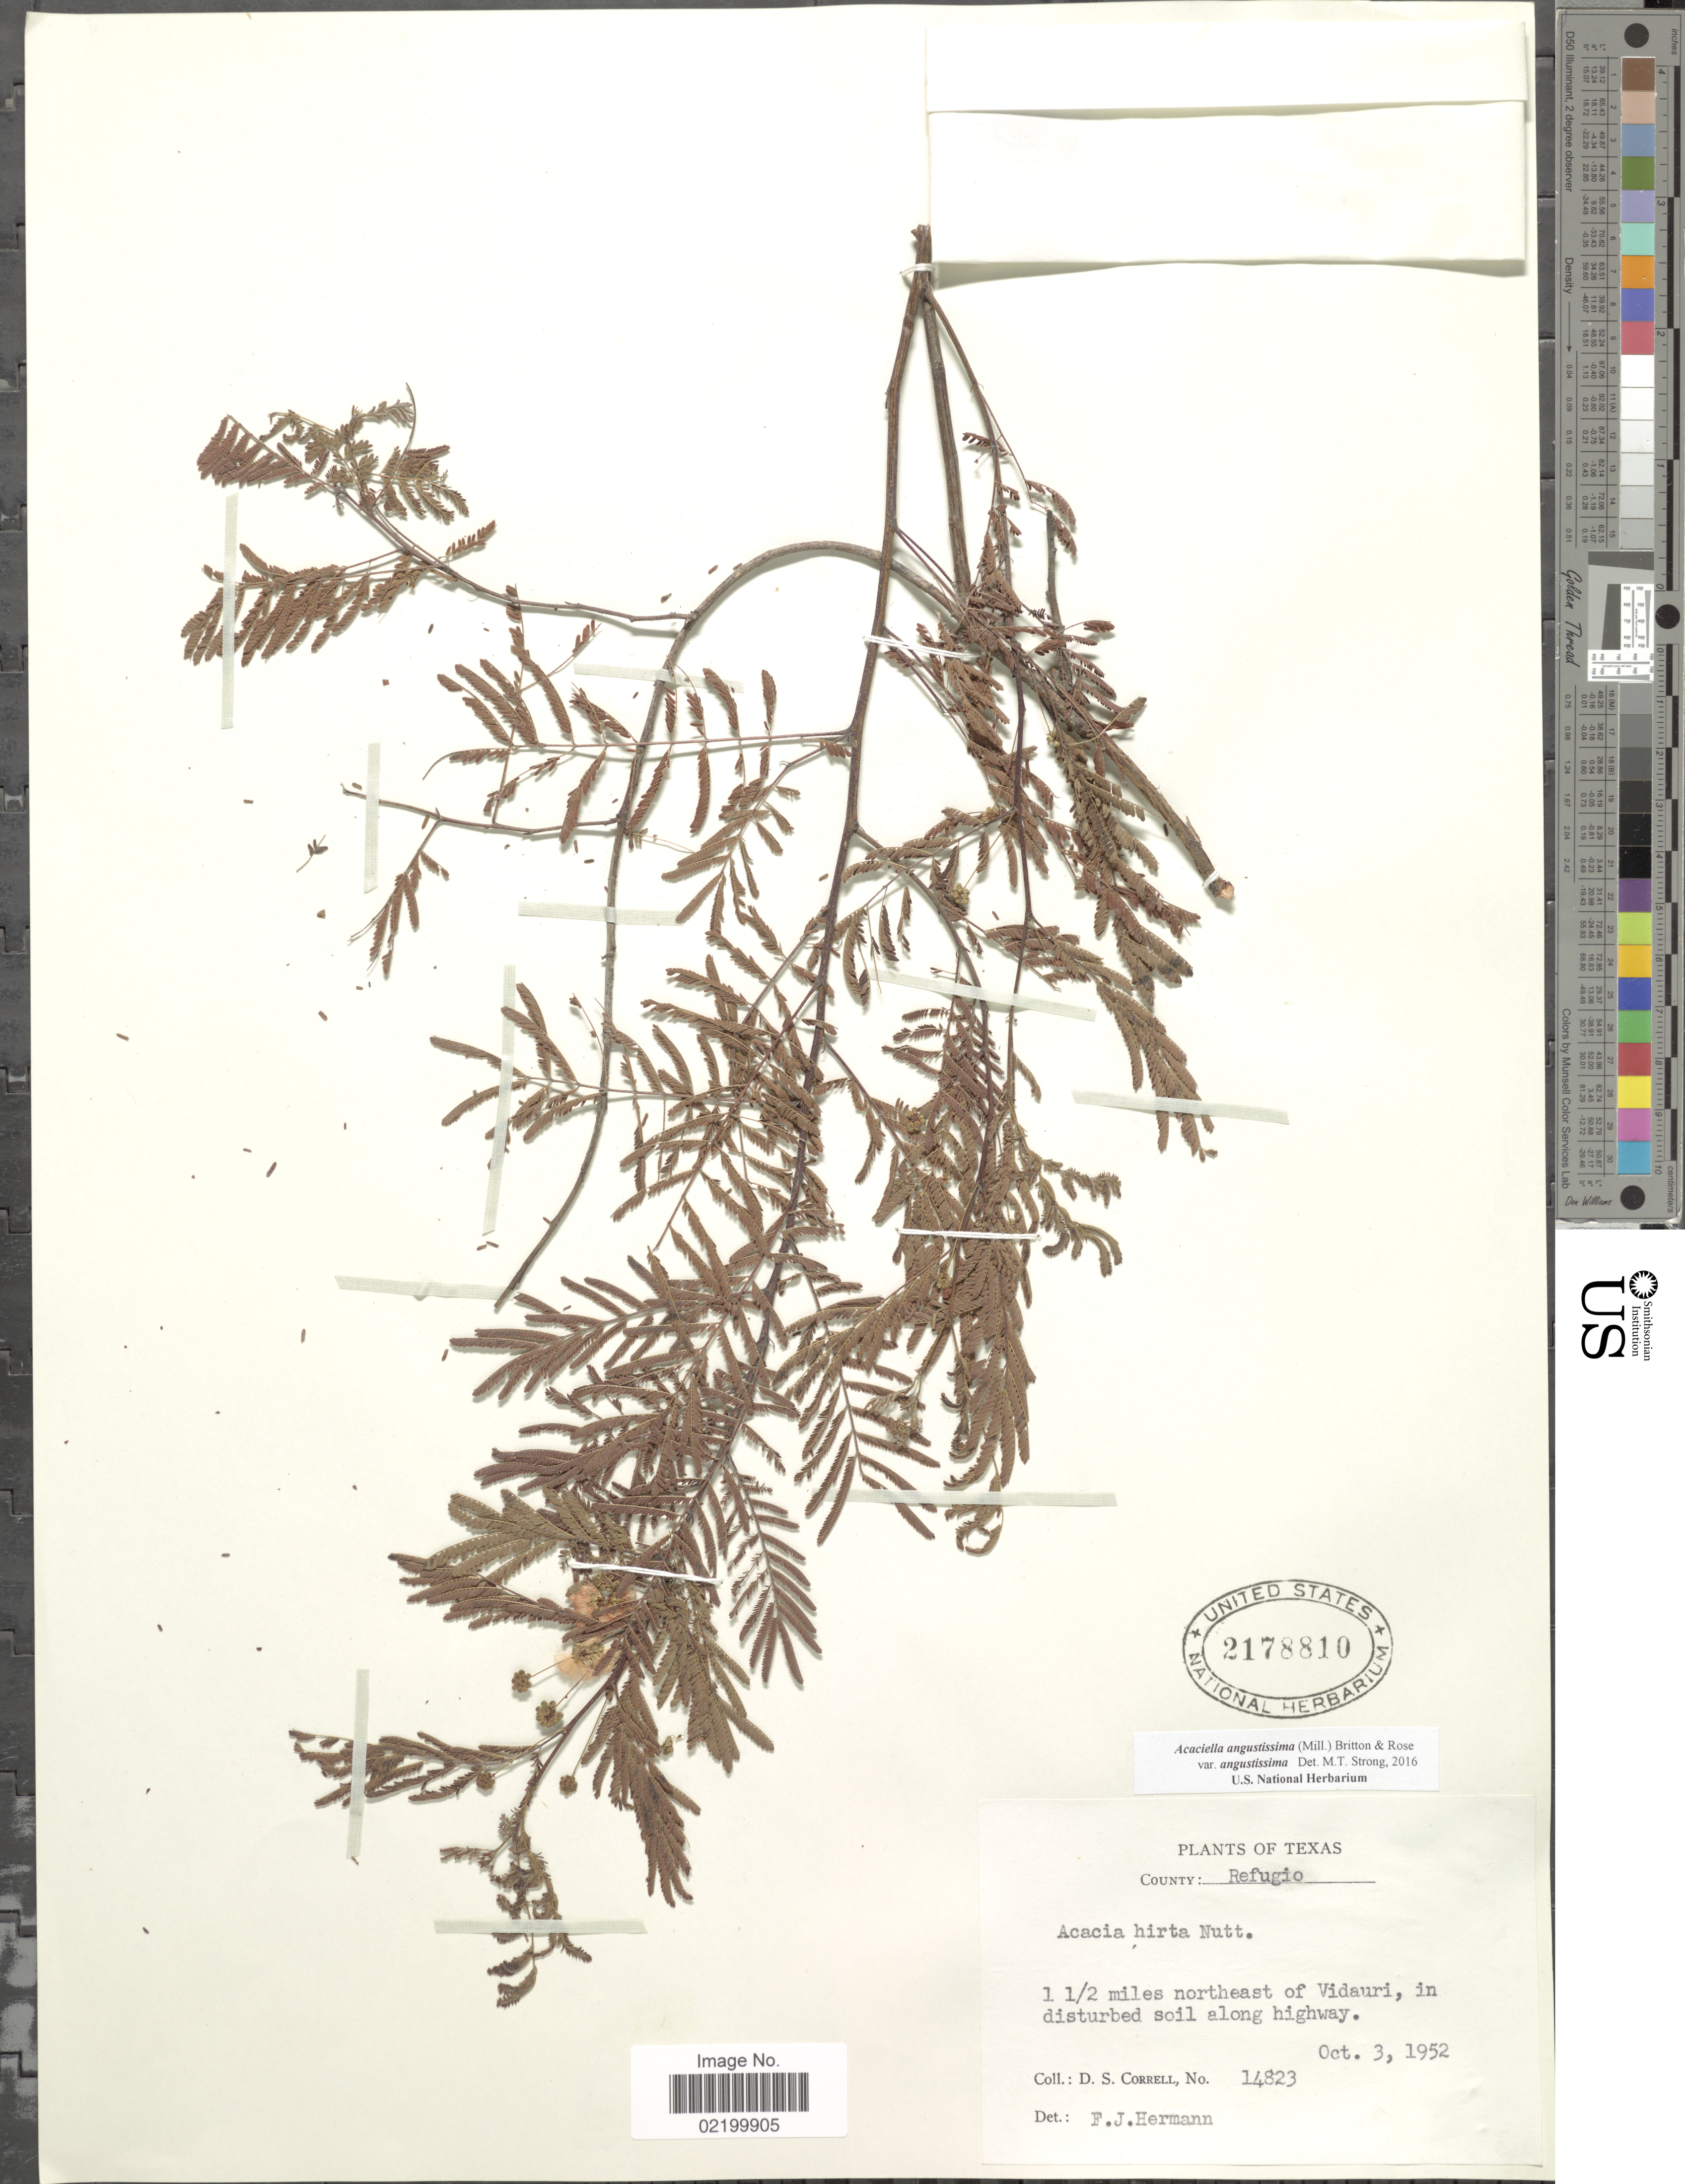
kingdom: Plantae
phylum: Tracheophyta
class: Magnoliopsida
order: Fabales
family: Fabaceae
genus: Acaciella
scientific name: Acaciella angustissima var. angustissima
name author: (Mill.) Britton & Rose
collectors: D. S. Correll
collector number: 14823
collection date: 1952-10-03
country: United States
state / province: Texas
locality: County: Refugio. 1 1/2 miles northeast of Vidauri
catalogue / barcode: US 2178810